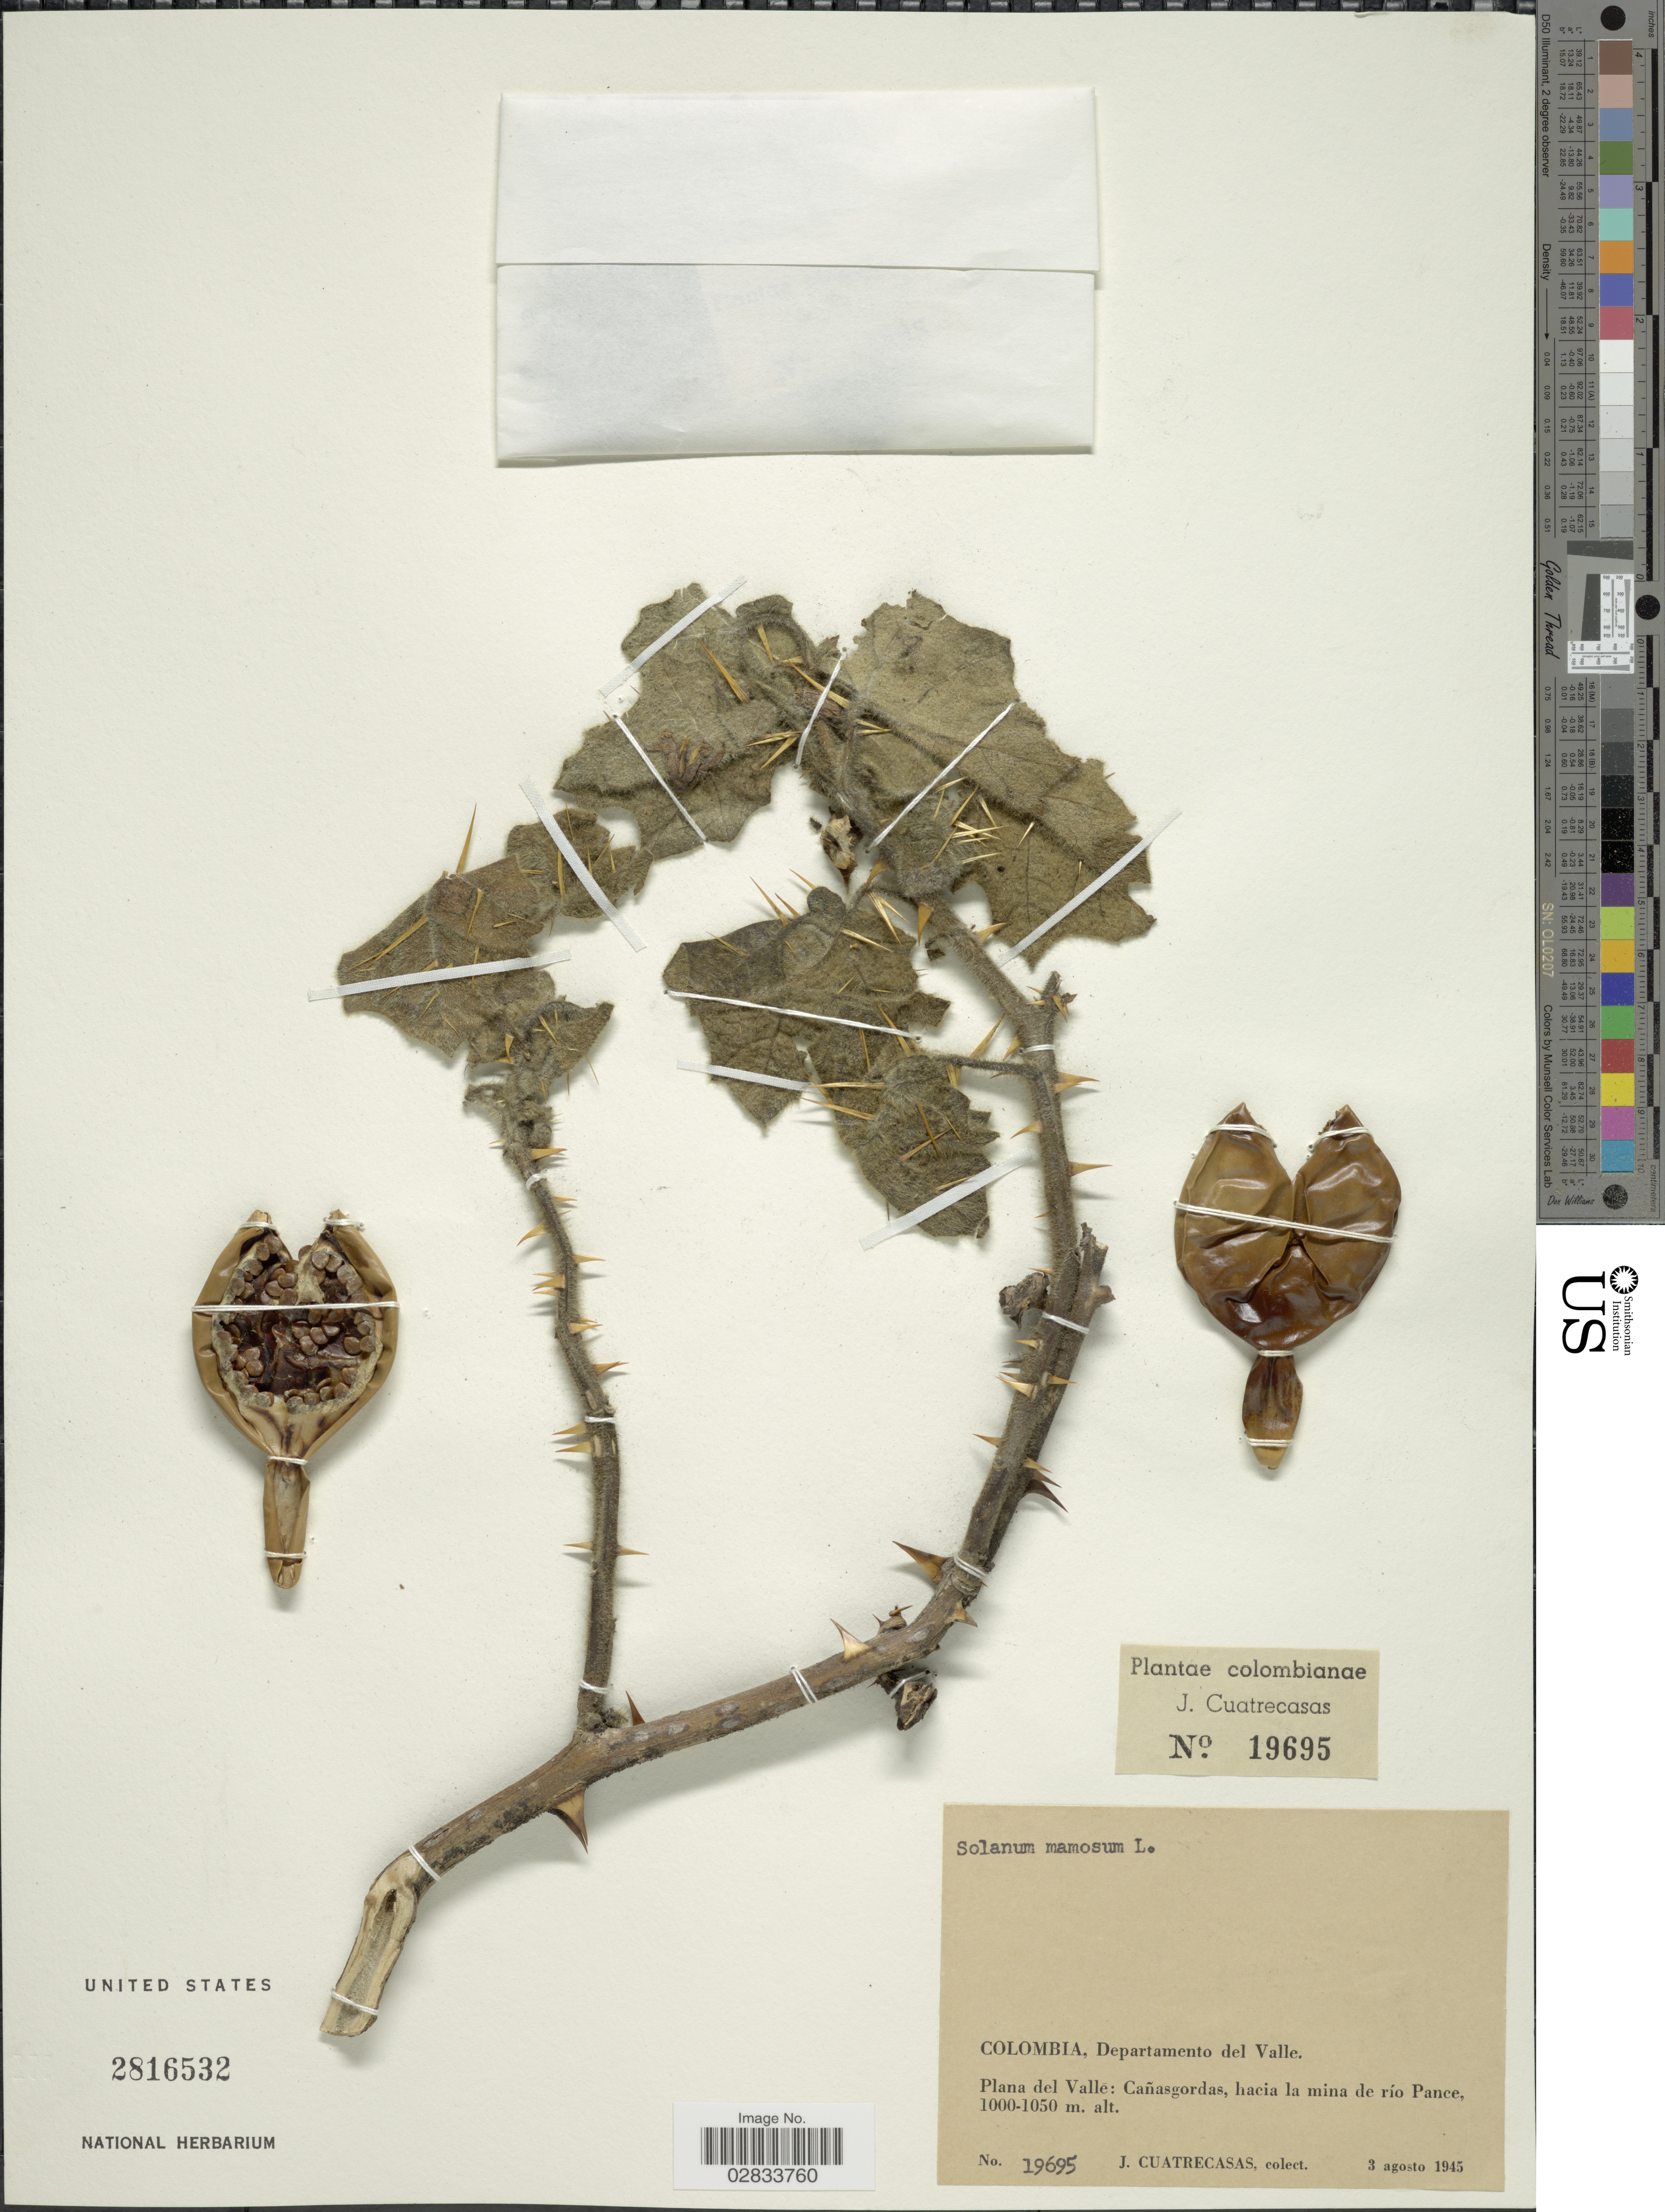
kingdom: Plantae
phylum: Tracheophyta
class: Magnoliopsida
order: Solanales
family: Solanaceae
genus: Solanum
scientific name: Solanum mammosum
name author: L.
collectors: J. Cuatrecasas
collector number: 19695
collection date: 1945-08-03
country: Colombia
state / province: Valle del Cauca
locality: Departamento del Valle, Plana del Valle: Cañasgordas, hacia la mina de río Pance.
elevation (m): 1000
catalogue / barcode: US 2816532